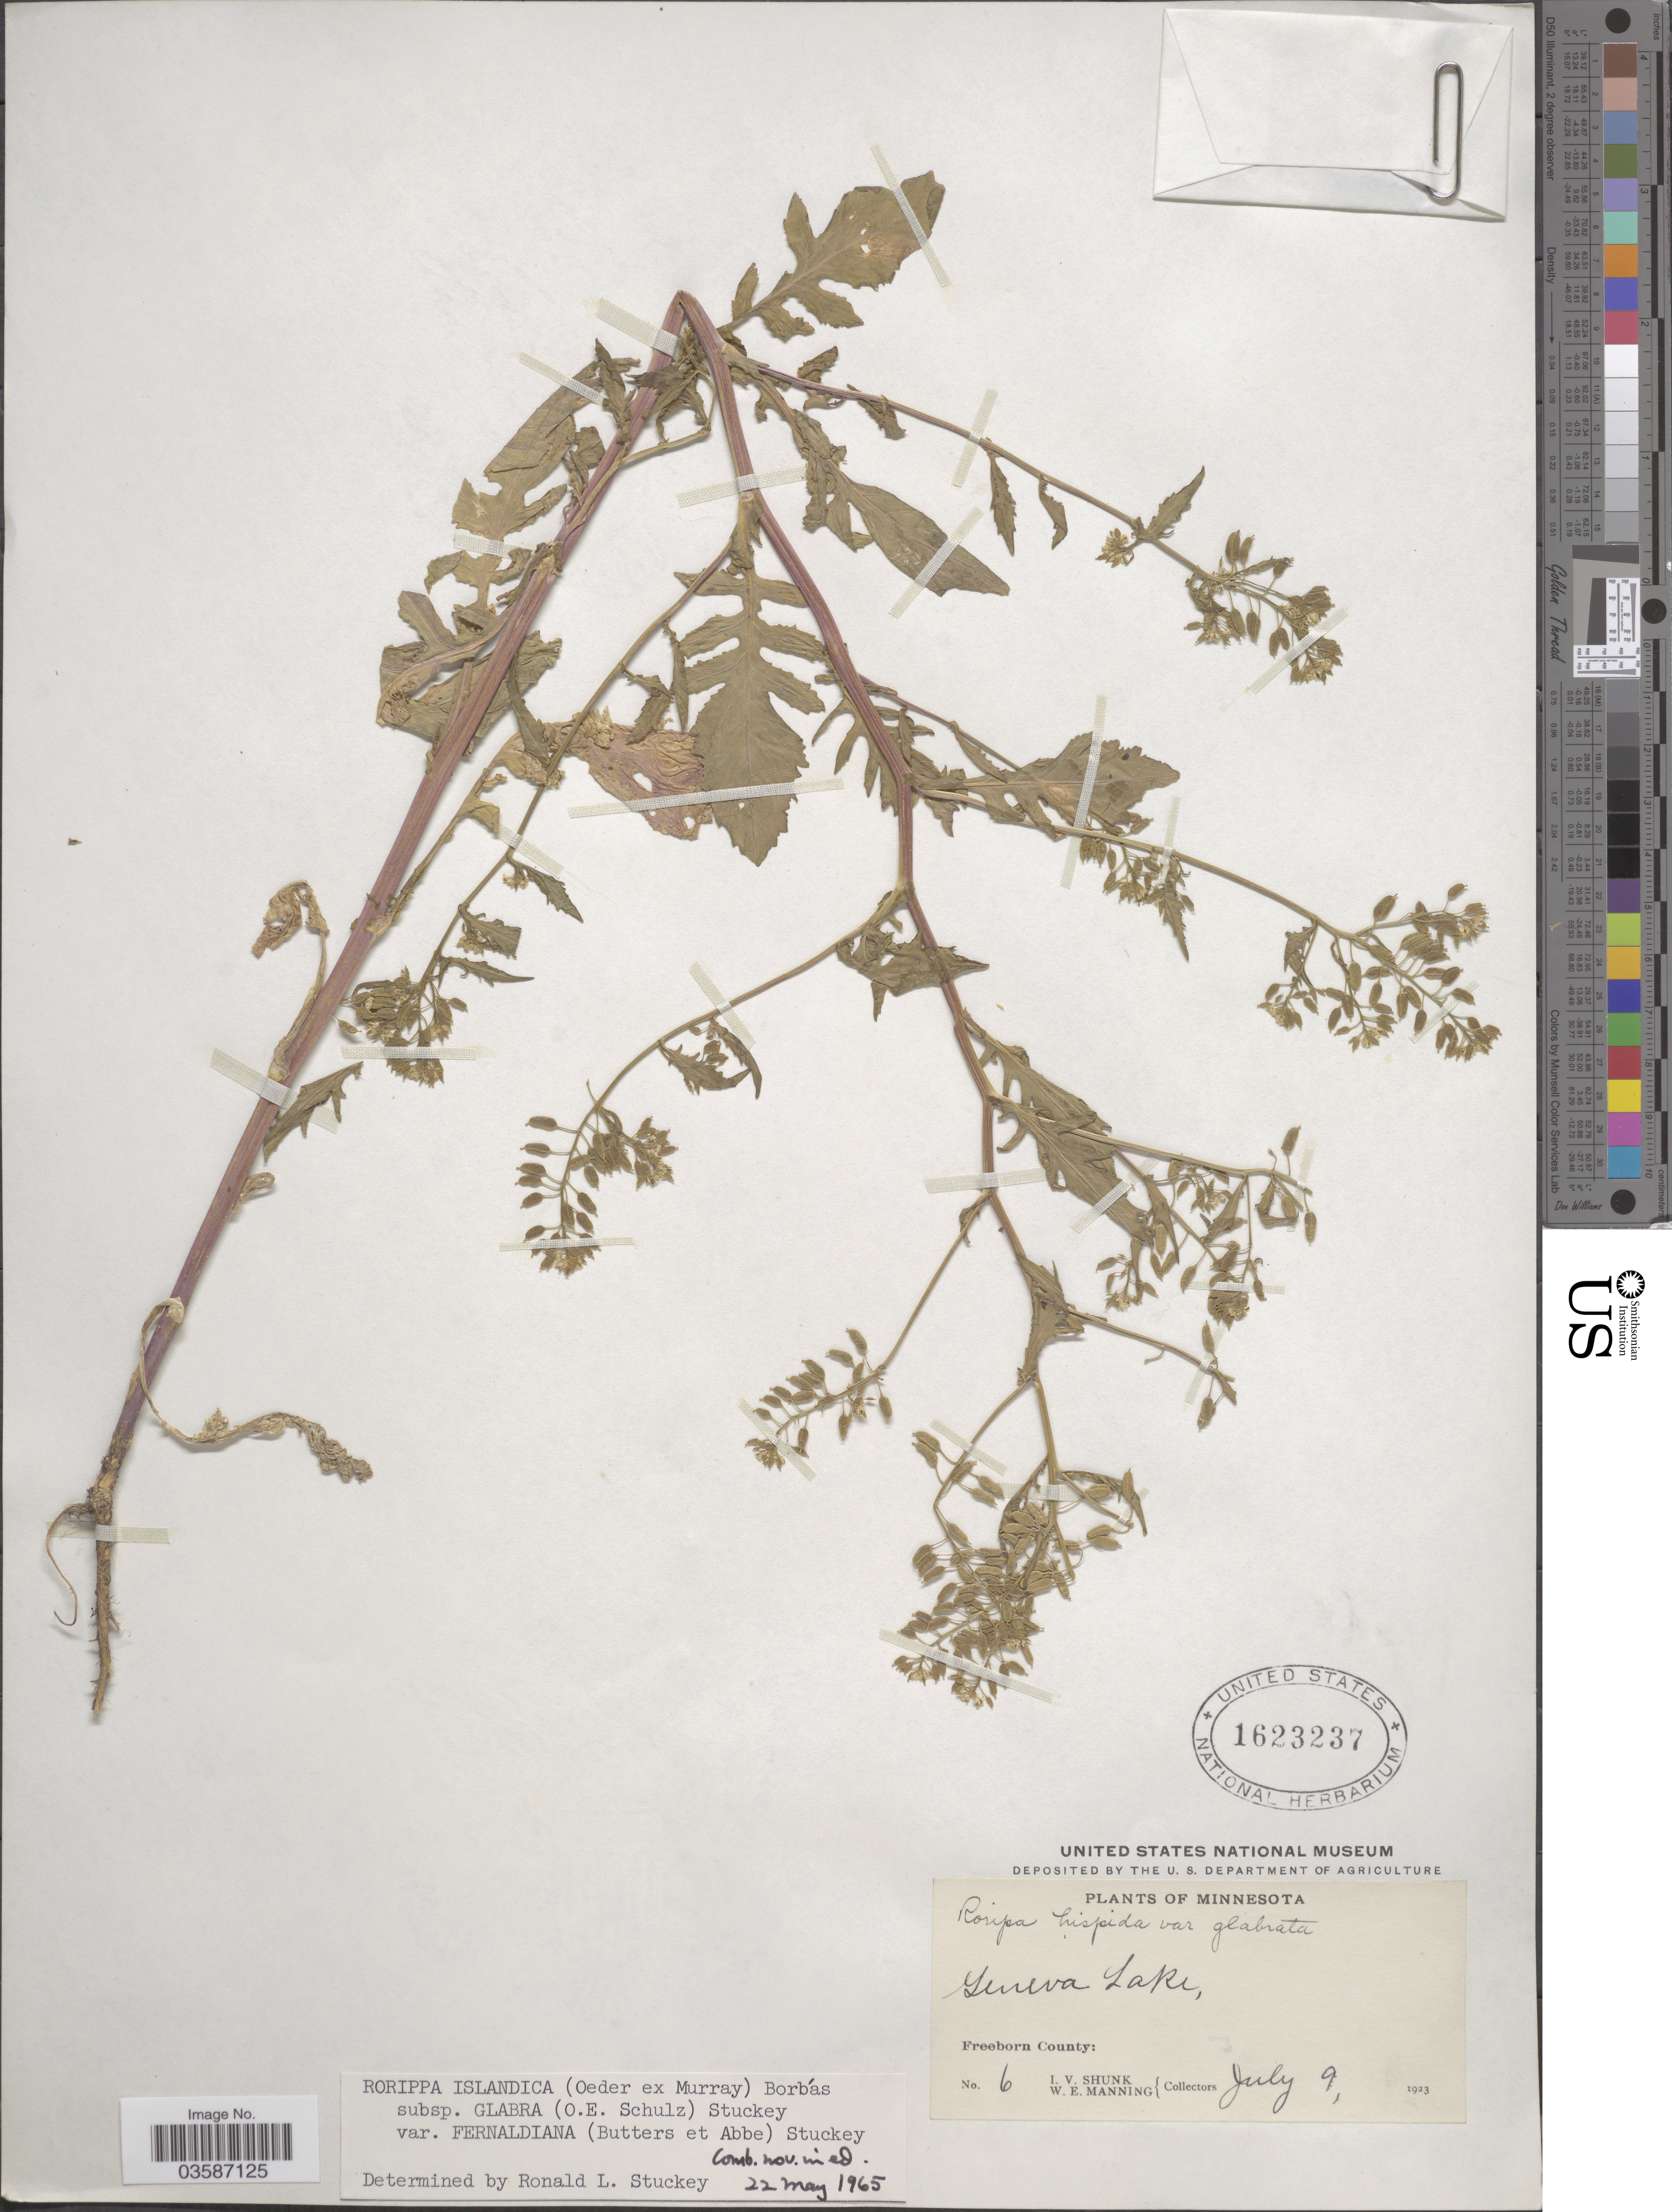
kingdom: Plantae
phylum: Tracheophyta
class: Magnoliopsida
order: Brassicales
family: Brassicaceae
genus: Rorippa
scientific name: Rorippa islandica var. fernaldiana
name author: Butters & Abbe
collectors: I. Shunk & W. Manning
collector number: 6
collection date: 1923-07-09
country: United States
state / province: Minnesota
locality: Geneva Lake, Freeborn County.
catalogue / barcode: US 1623237